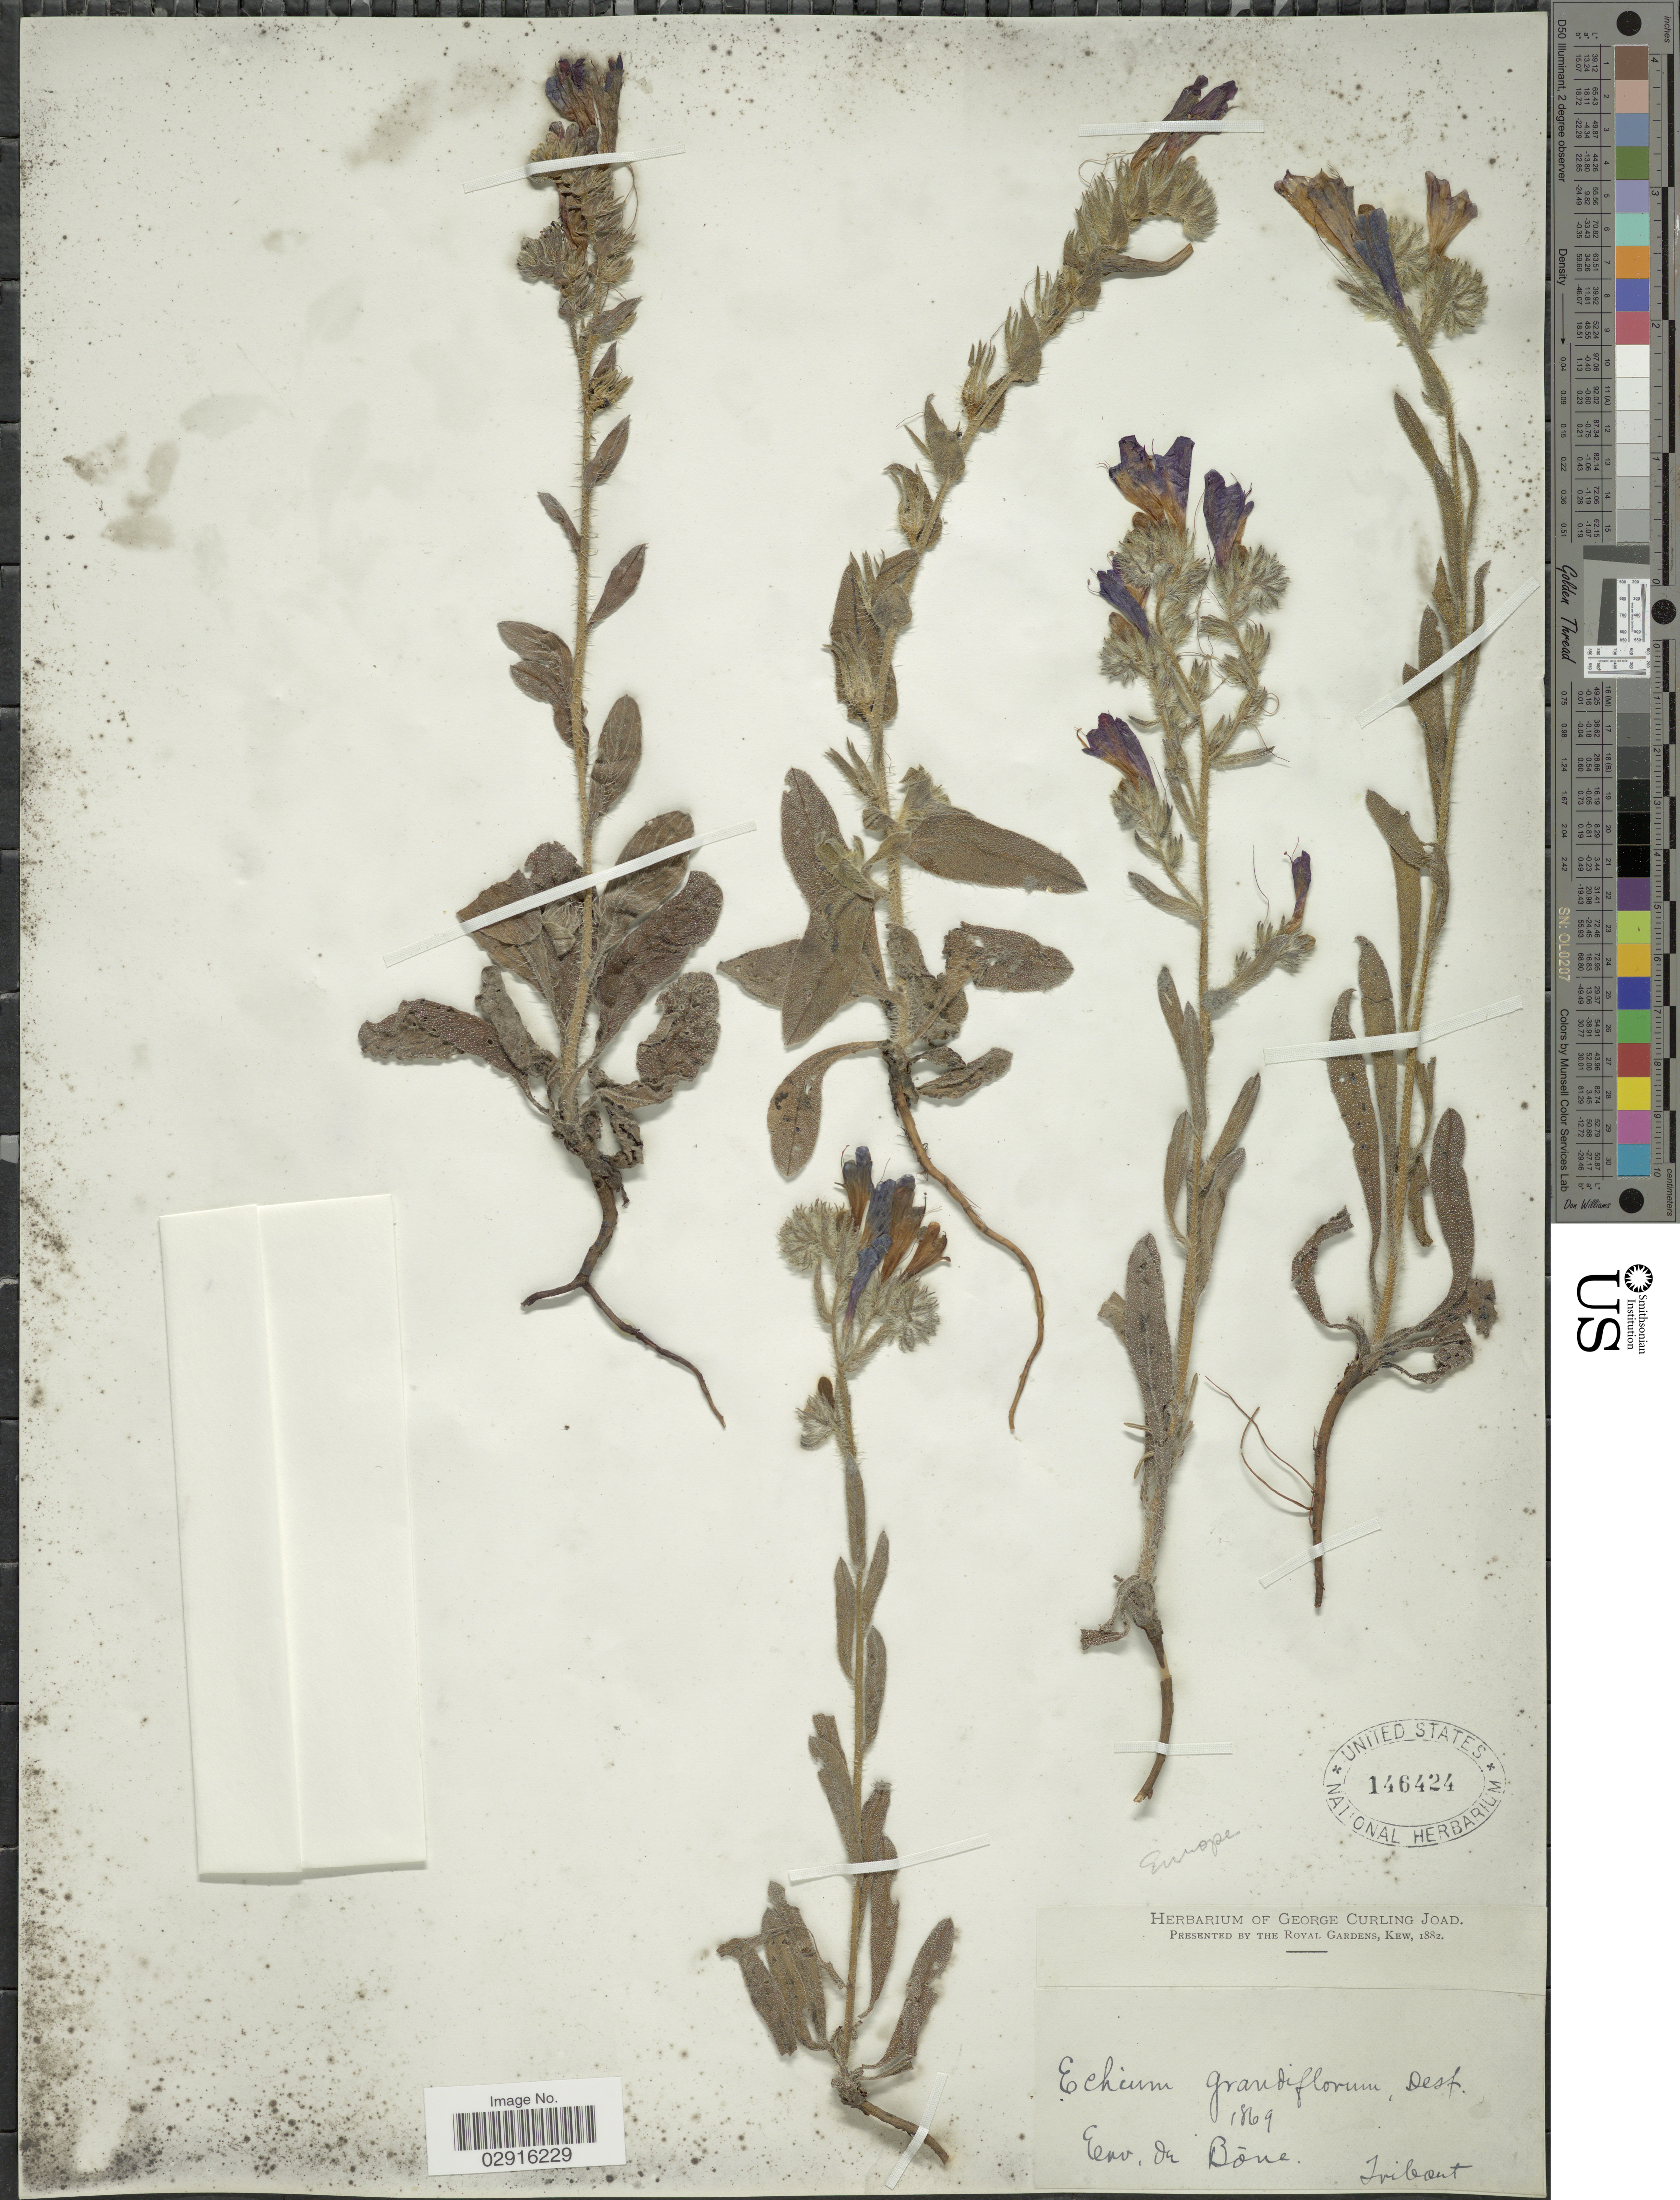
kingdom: Plantae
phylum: Tracheophyta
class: Magnoliopsida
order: Boraginales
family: Boraginaceae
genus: Echium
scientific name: Echium grandiflorum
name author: Salisb.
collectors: Tribout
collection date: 1869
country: Algeria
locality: Env. du Böne.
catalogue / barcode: US 146424